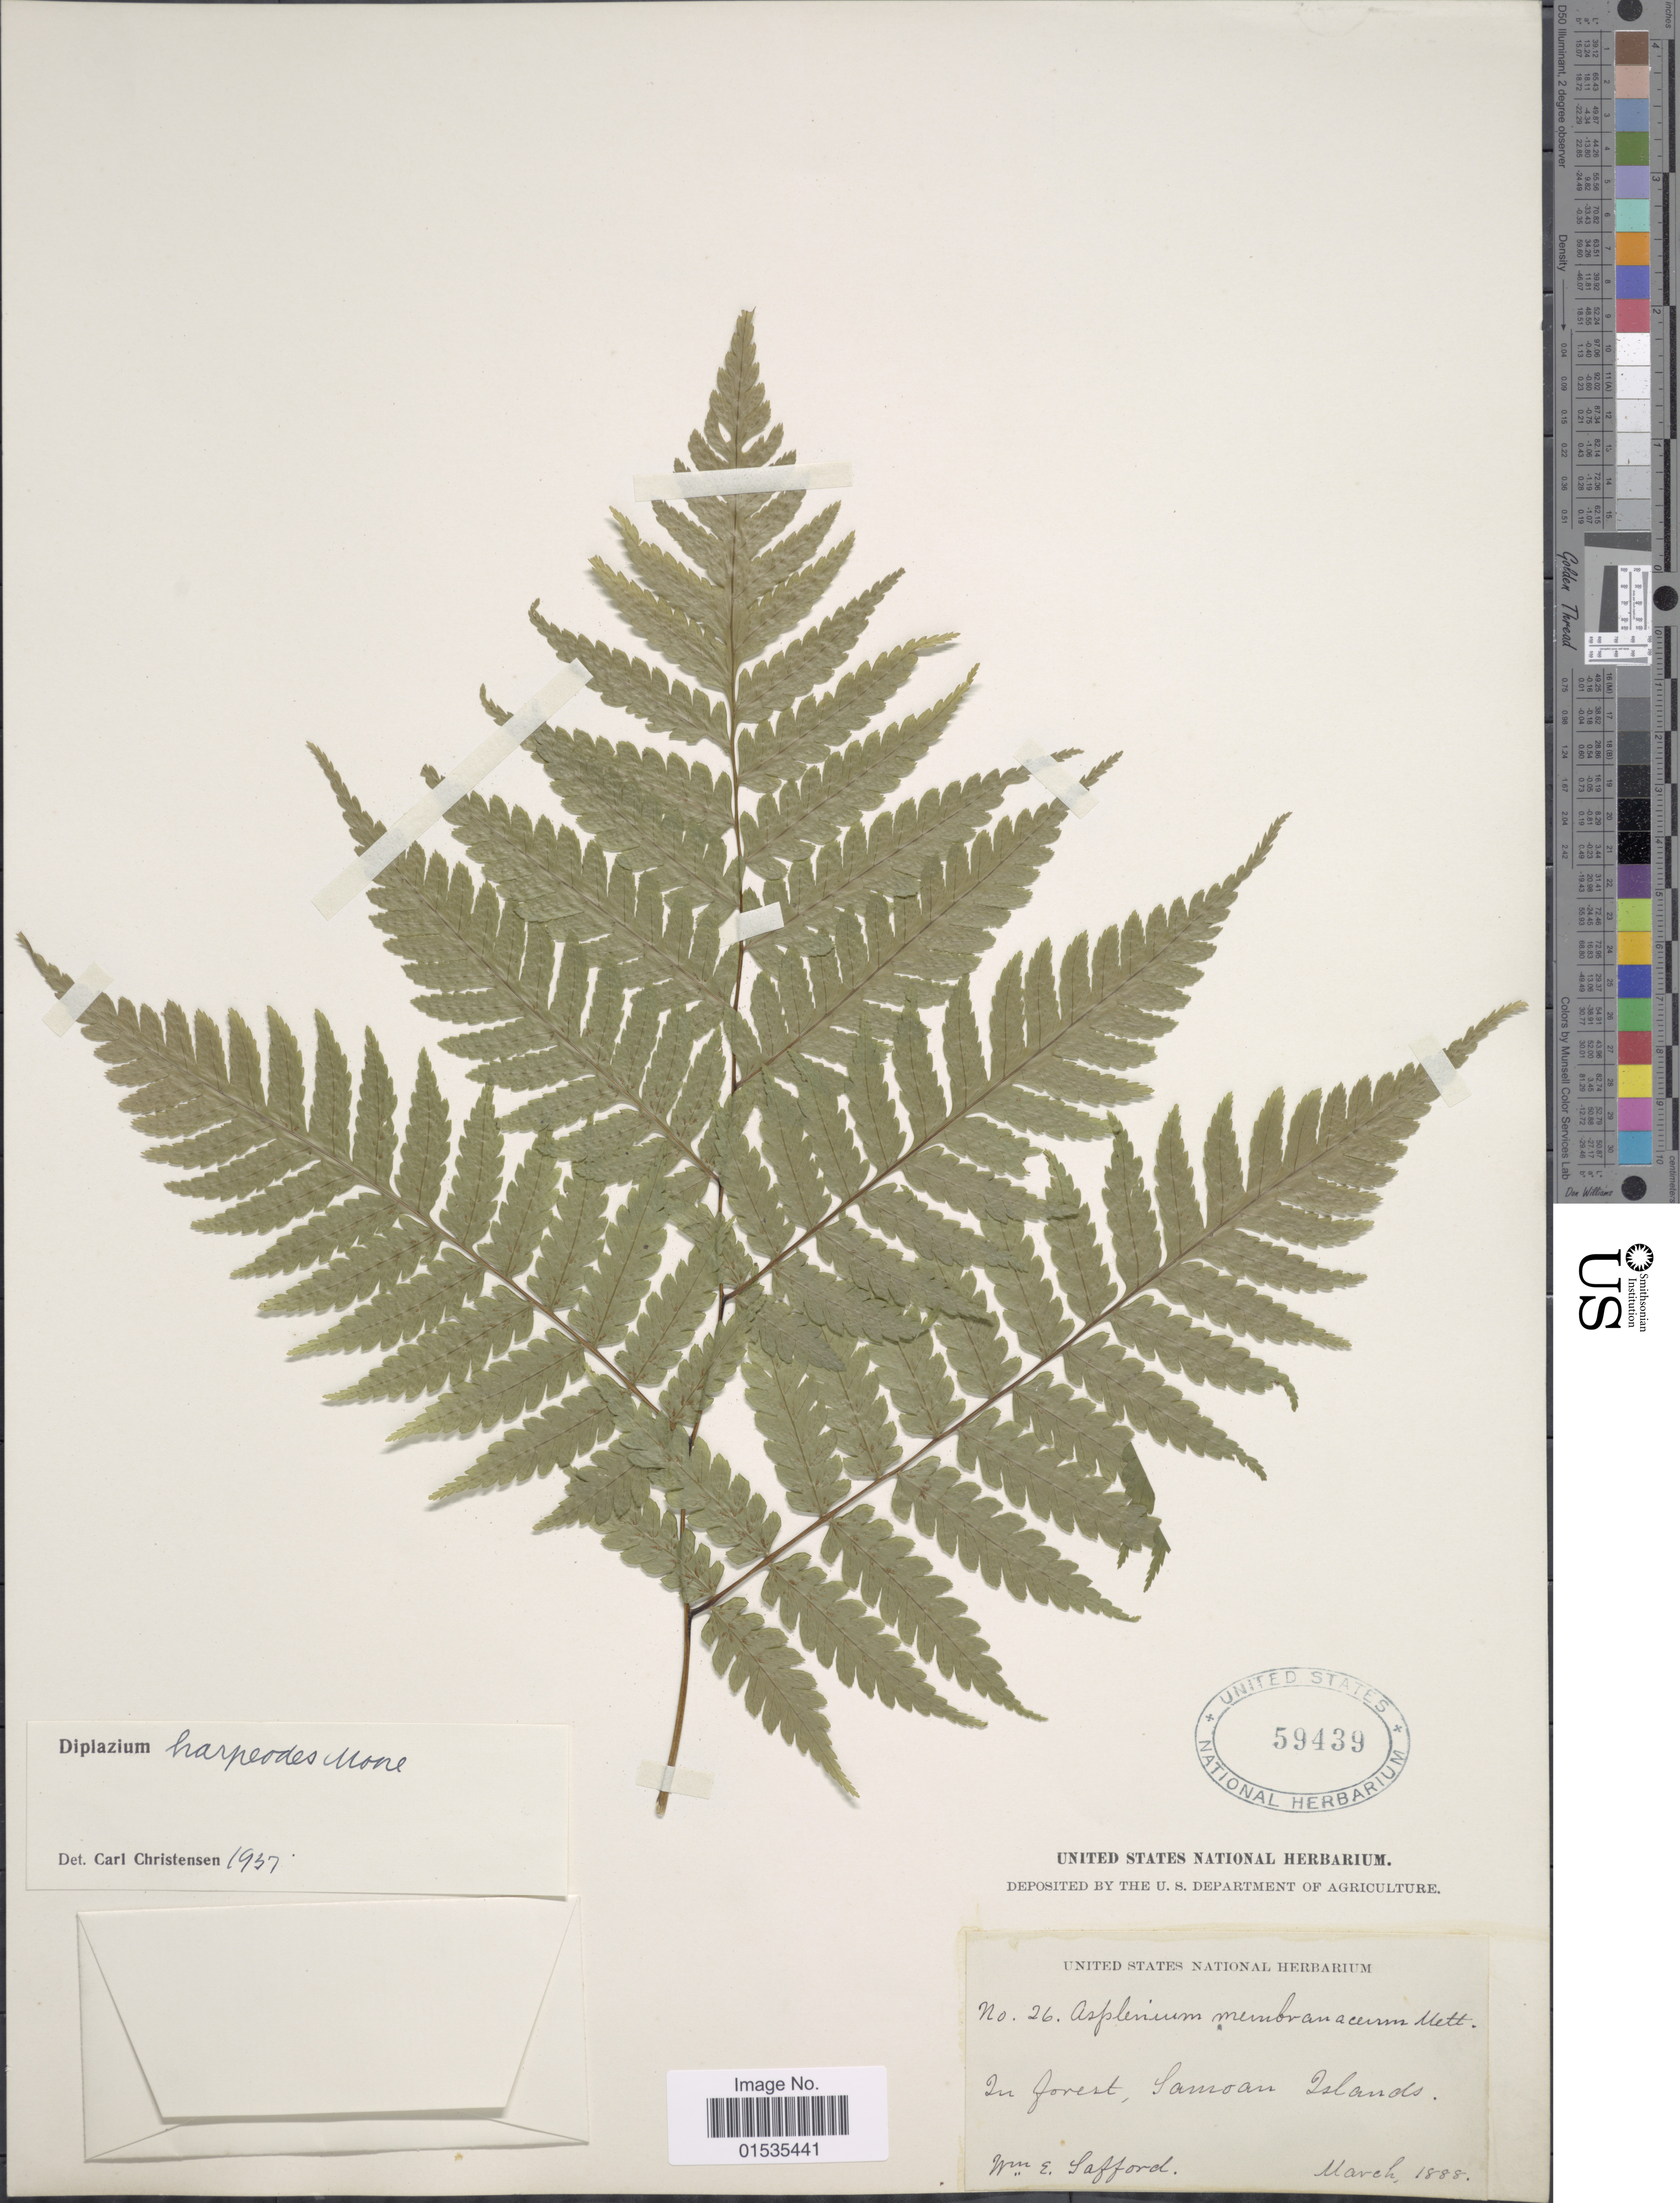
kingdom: Plantae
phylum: Tracheophyta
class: Polypodiopsida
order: Polypodiales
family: Athyriaceae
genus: Diplazium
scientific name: Diplazium harpeodes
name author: T. Moore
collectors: W. E. Safford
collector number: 26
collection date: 1888-03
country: American Samoa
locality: In forest, Samoan Islands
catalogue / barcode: US 59439